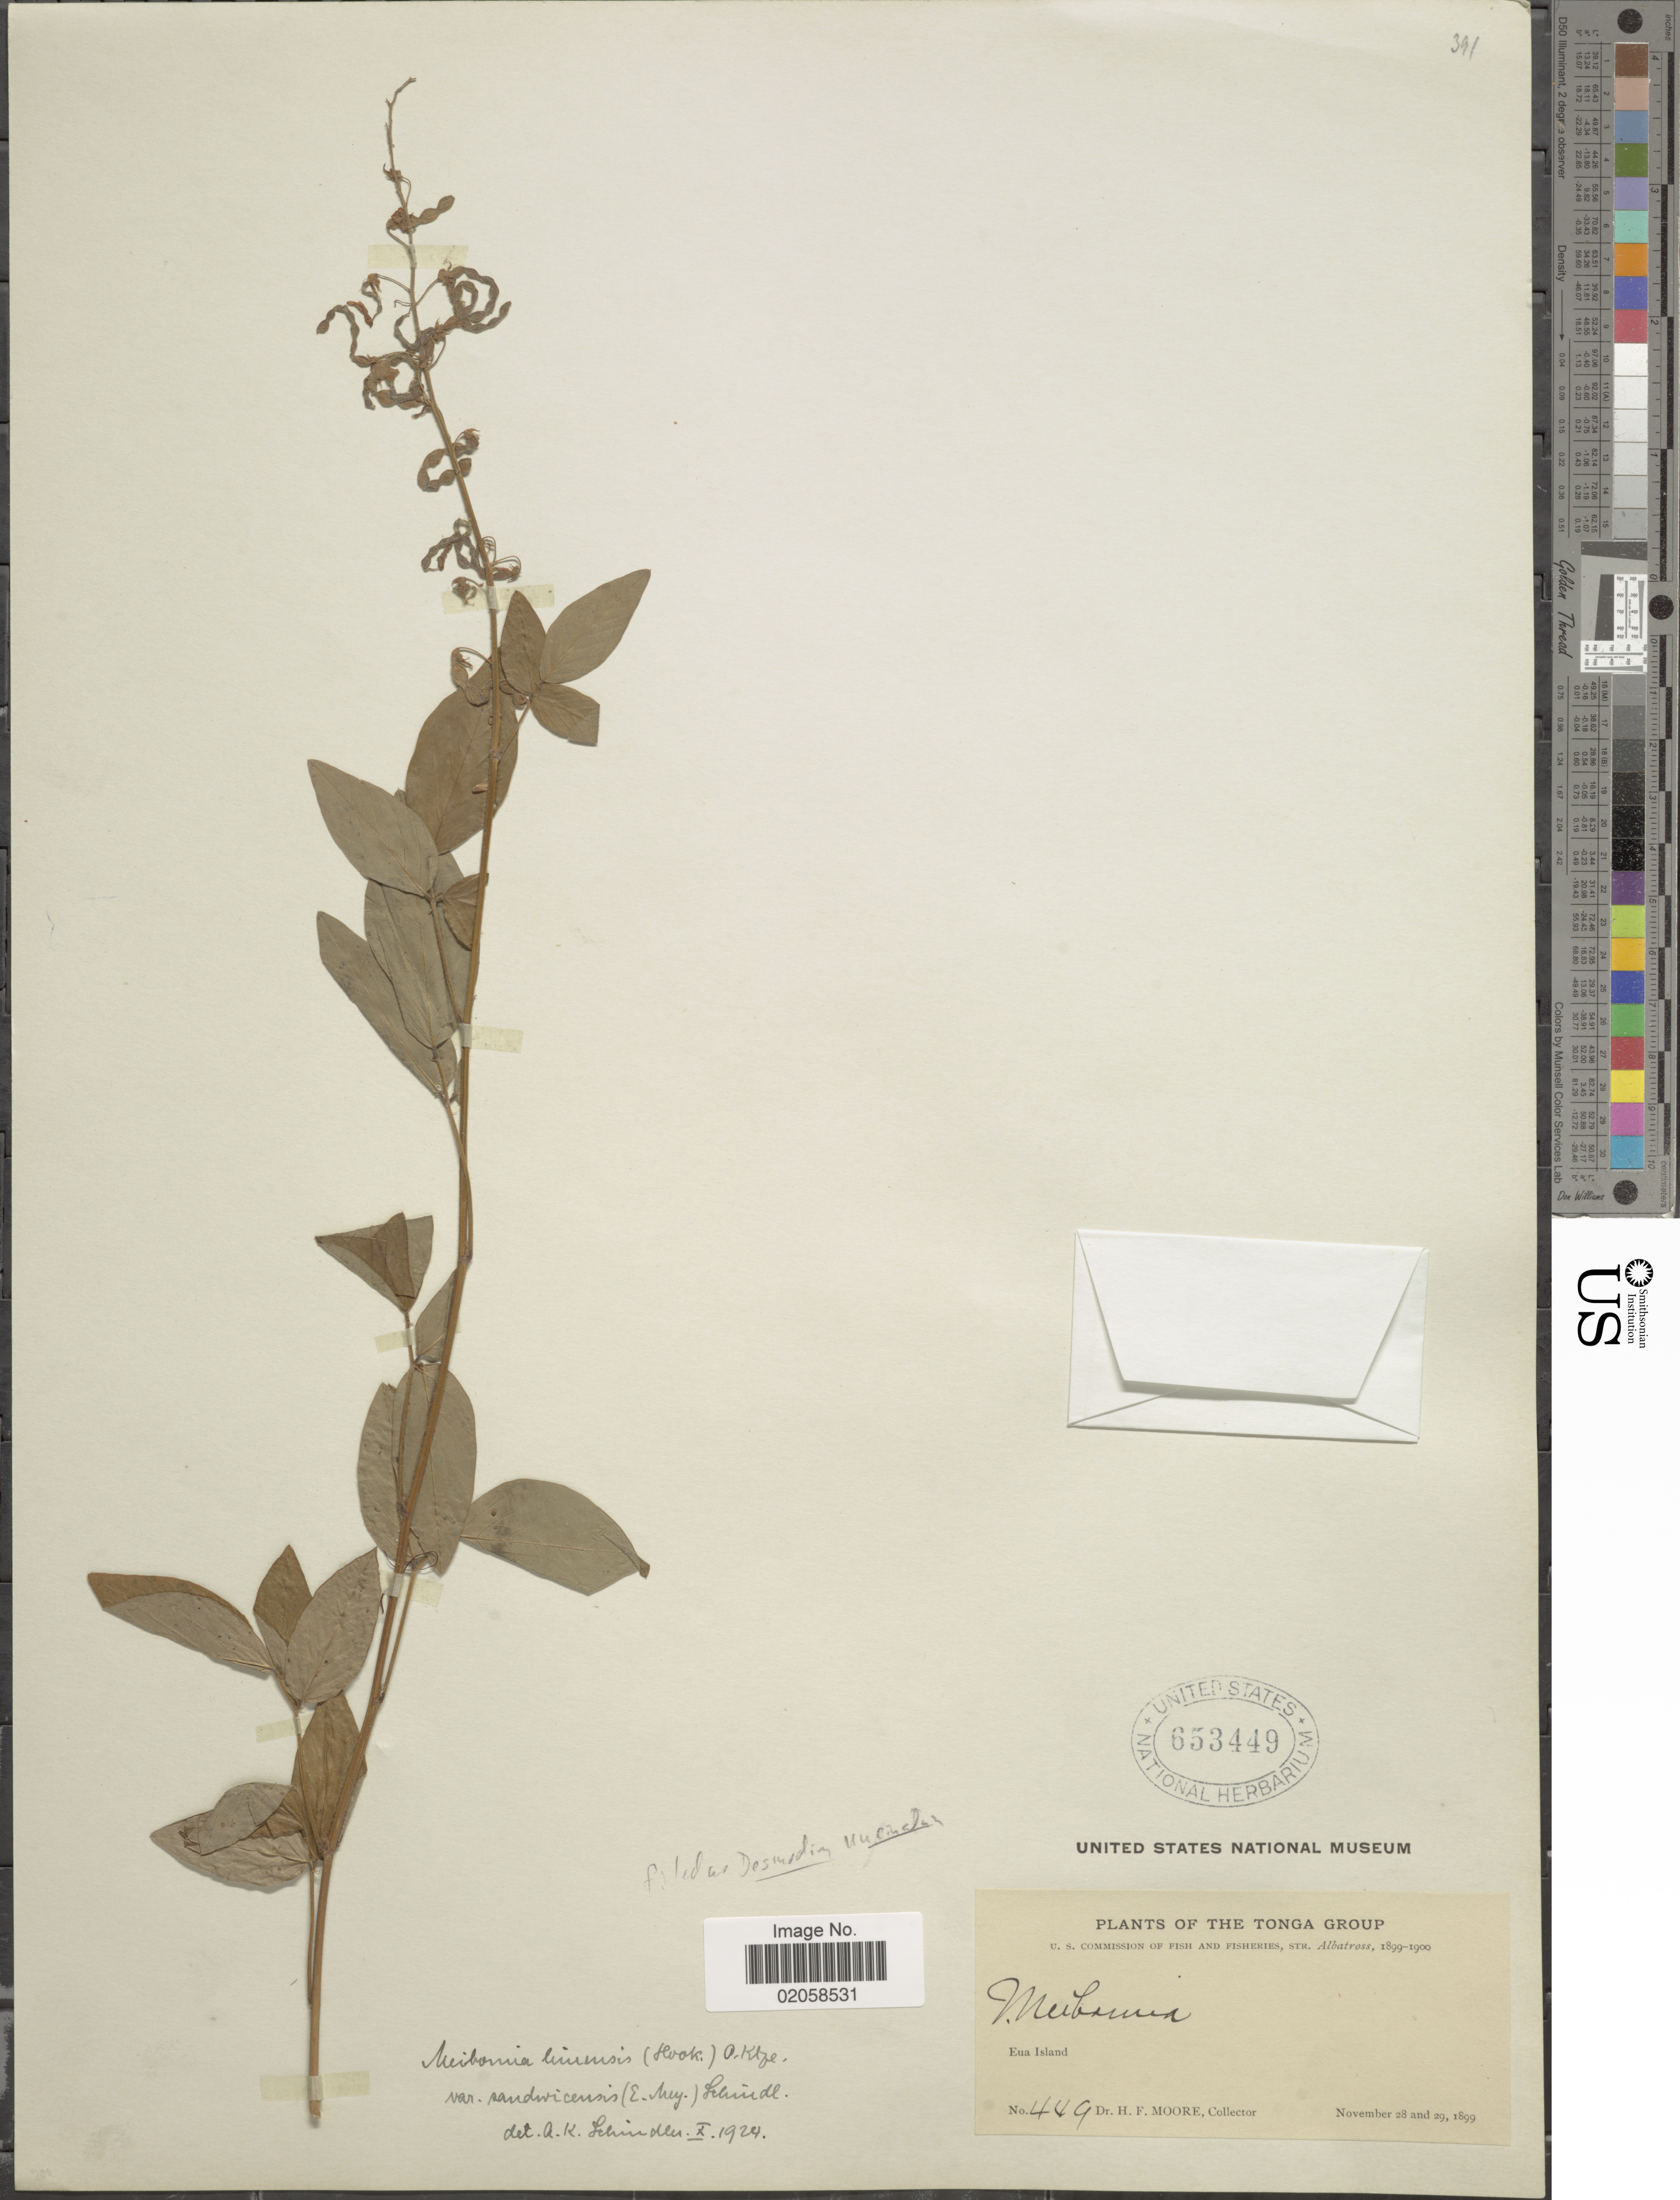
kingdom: Plantae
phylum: Tracheophyta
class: Magnoliopsida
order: Fabales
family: Fabaceae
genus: Desmodium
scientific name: Desmodium uncinatum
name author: (Jacq.) DC.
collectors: H. F. Moore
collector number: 449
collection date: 1899-11-28/1899-11-29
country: Tonga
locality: Tonga Group, Eua Island.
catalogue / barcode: US 653449